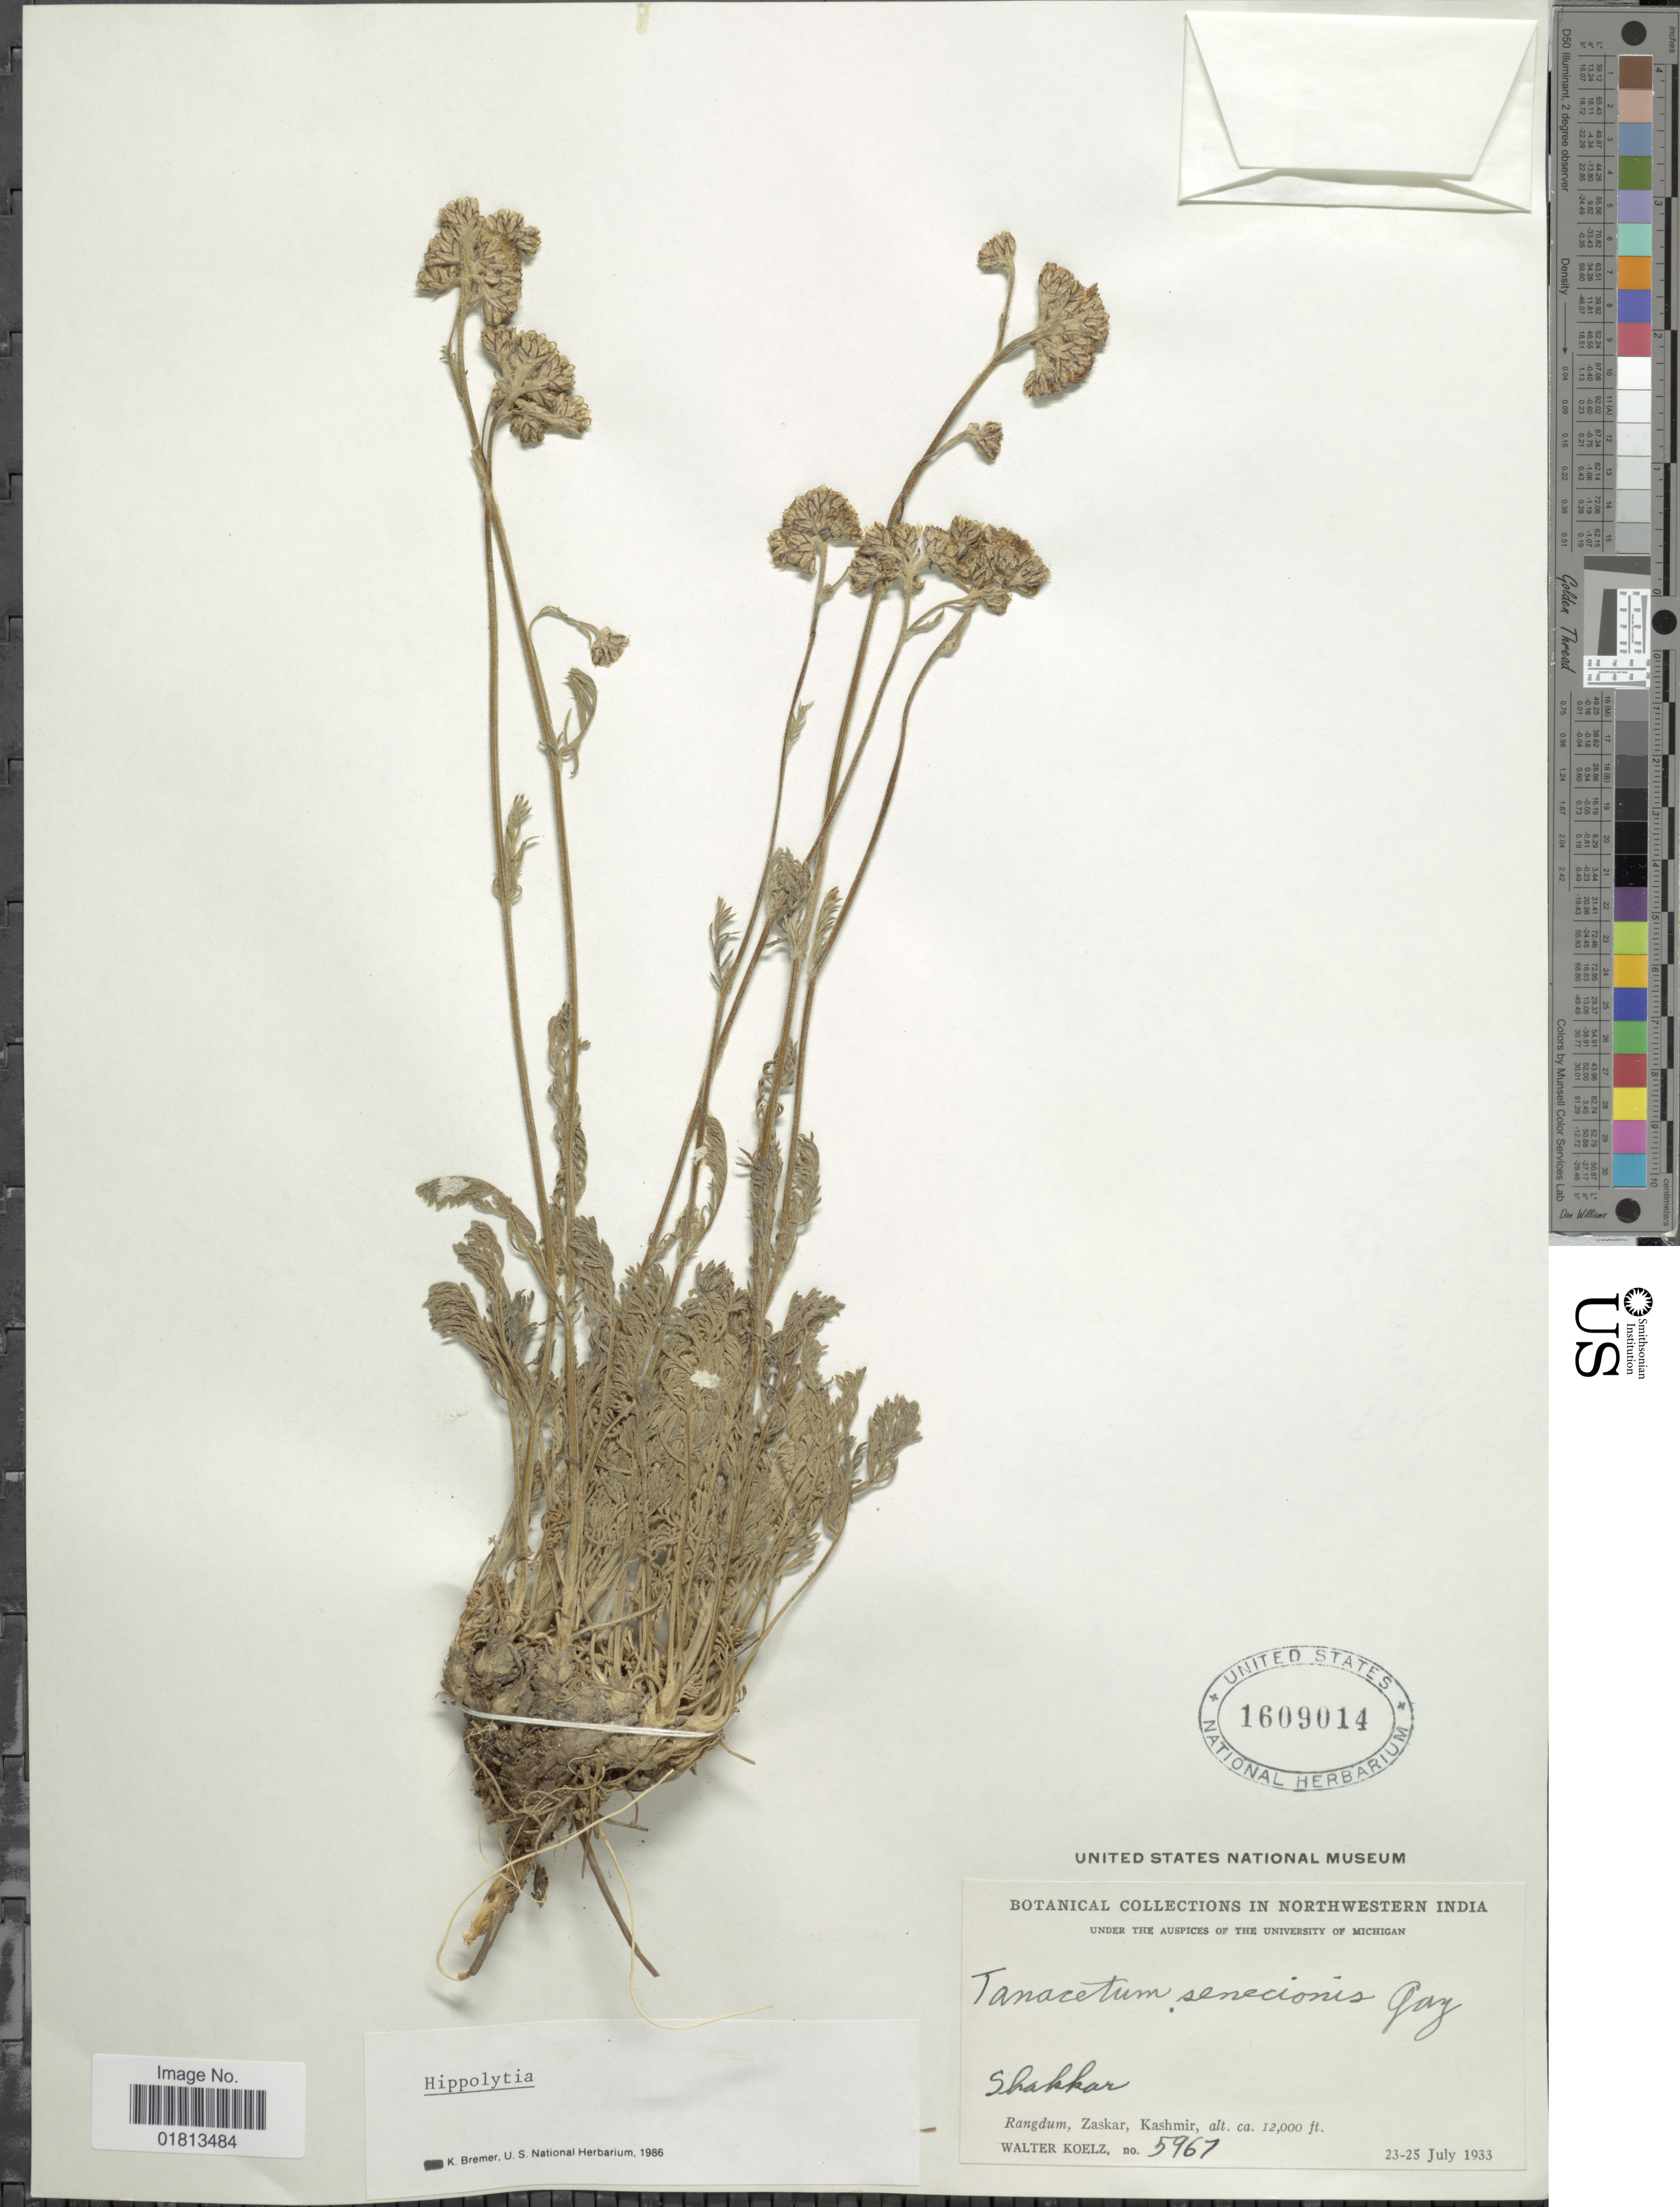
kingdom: Plantae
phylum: Tracheophyta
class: Magnoliopsida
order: Asterales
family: Asteraceae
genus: Hippolytia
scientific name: Hippolytia senecionis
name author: (Jacquem. ex Besser) Poljakov ex Tzvelev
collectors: W. N. Koelz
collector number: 5967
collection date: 1933-07-23/1933-07-25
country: India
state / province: Jammu and Kashmir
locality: Northwestern India, Shakkar, Rangdum, Zaskas, Kashmir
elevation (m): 3658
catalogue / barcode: US 1609014